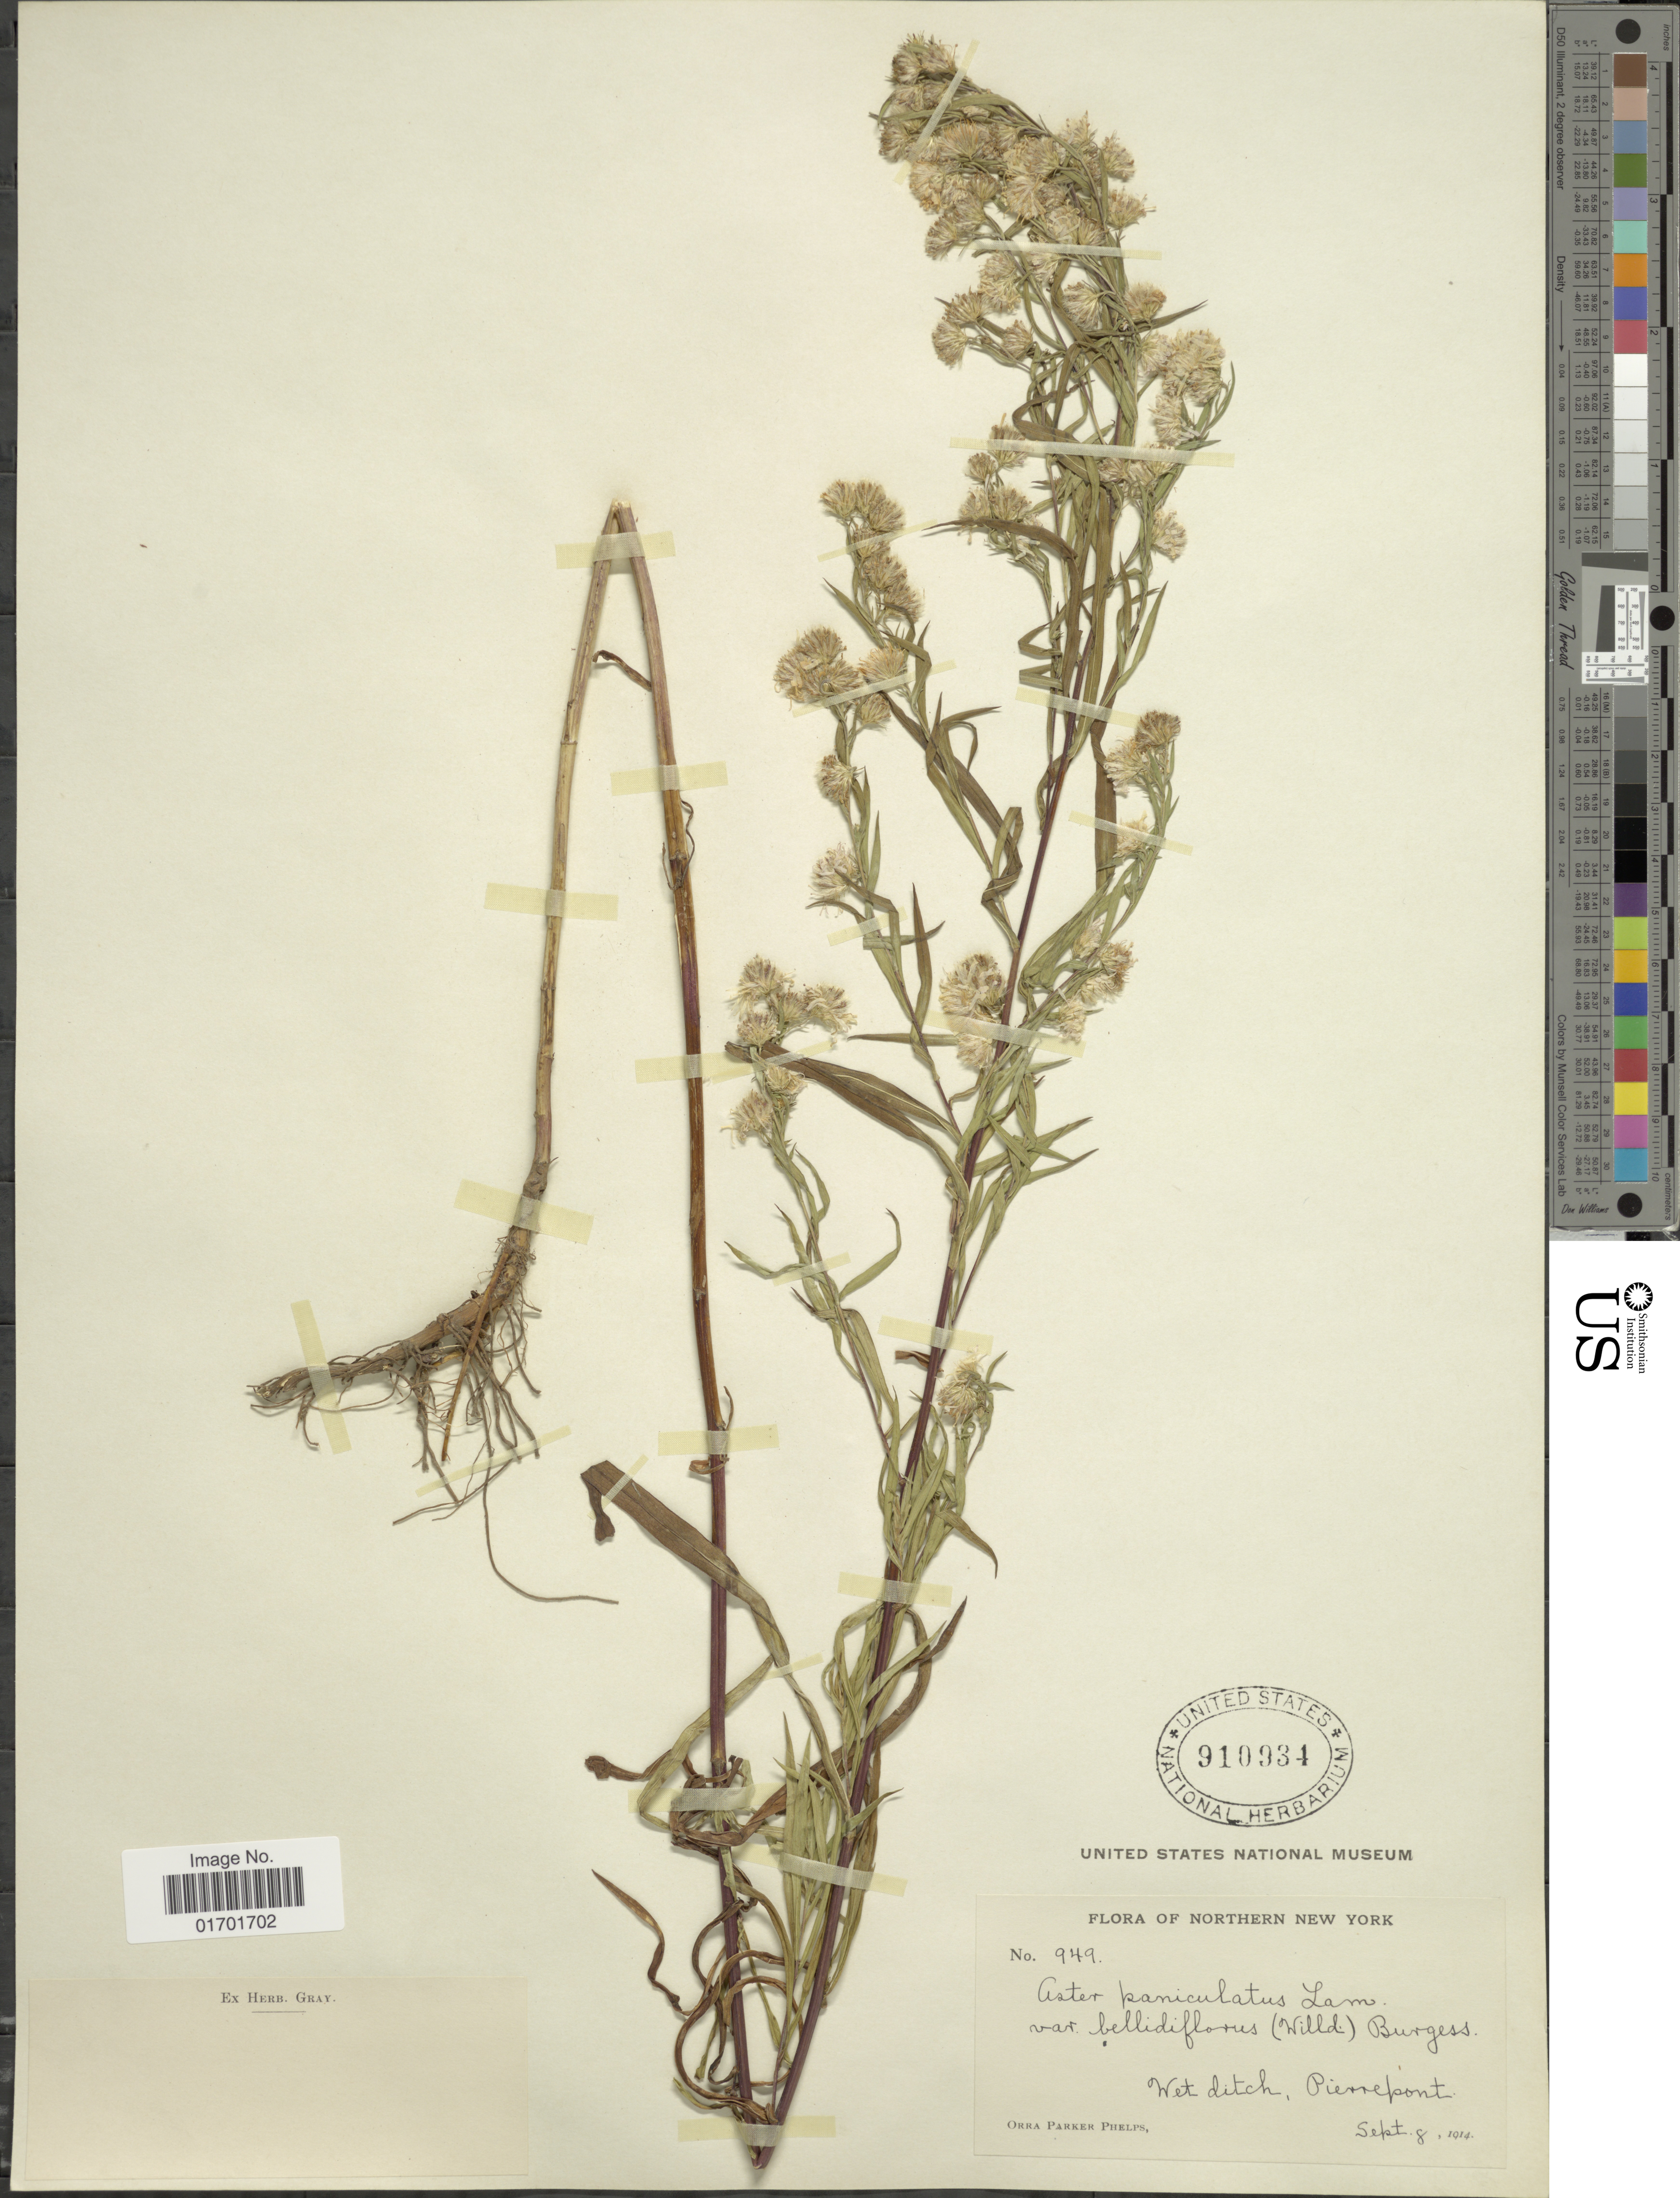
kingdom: Plantae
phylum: Tracheophyta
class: Magnoliopsida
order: Asterales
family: Asteraceae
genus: Symphyotrichum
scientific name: Symphyotrichum lanceolatum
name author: (Willd.) G.L. Nesom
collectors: O. P. Phelps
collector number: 949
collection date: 1914-09-08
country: United States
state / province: New York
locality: Northern New York, Pierrepont.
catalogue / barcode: US 910934